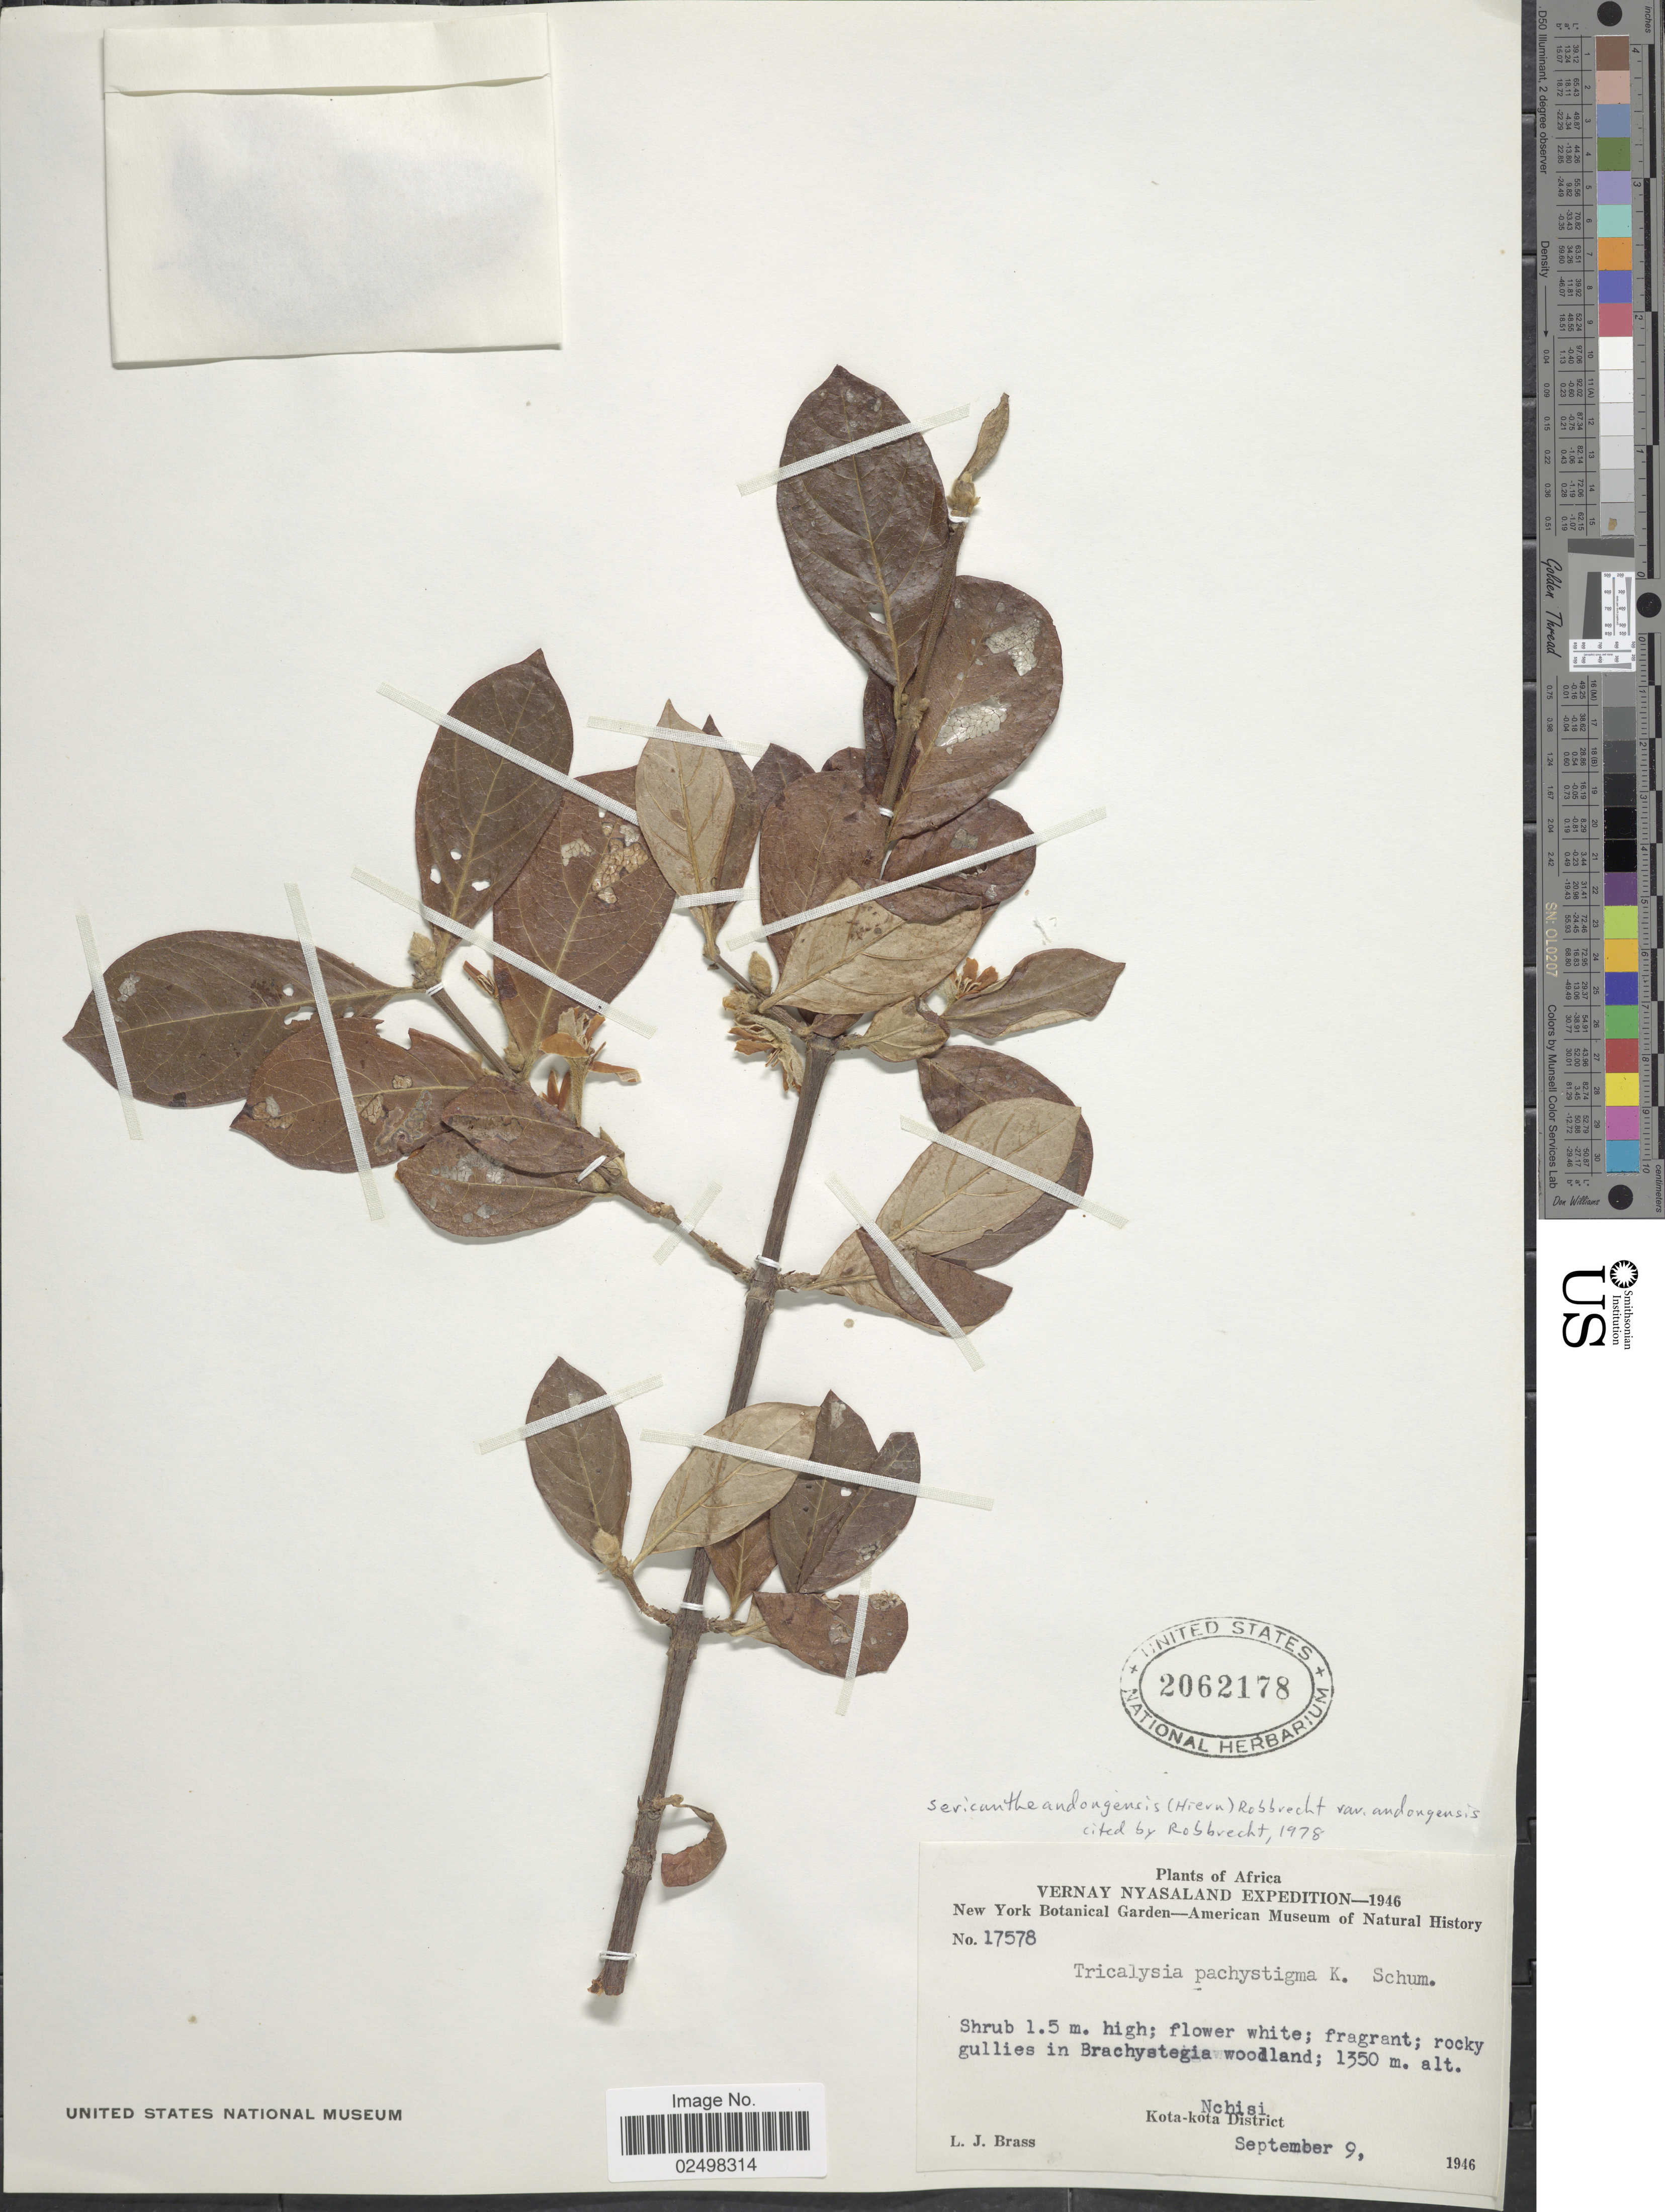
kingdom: Plantae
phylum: Tracheophyta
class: Magnoliopsida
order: Gentianales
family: Rubiaceae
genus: Sericanthe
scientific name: Sericanthe andongensis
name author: (Hiern) Robbr.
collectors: L. J. Brass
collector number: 17578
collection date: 1946-09-09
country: Malawi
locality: Vernay Nyasaland. Nchisi, Kota-Kota District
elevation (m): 1350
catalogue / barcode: US 2062178